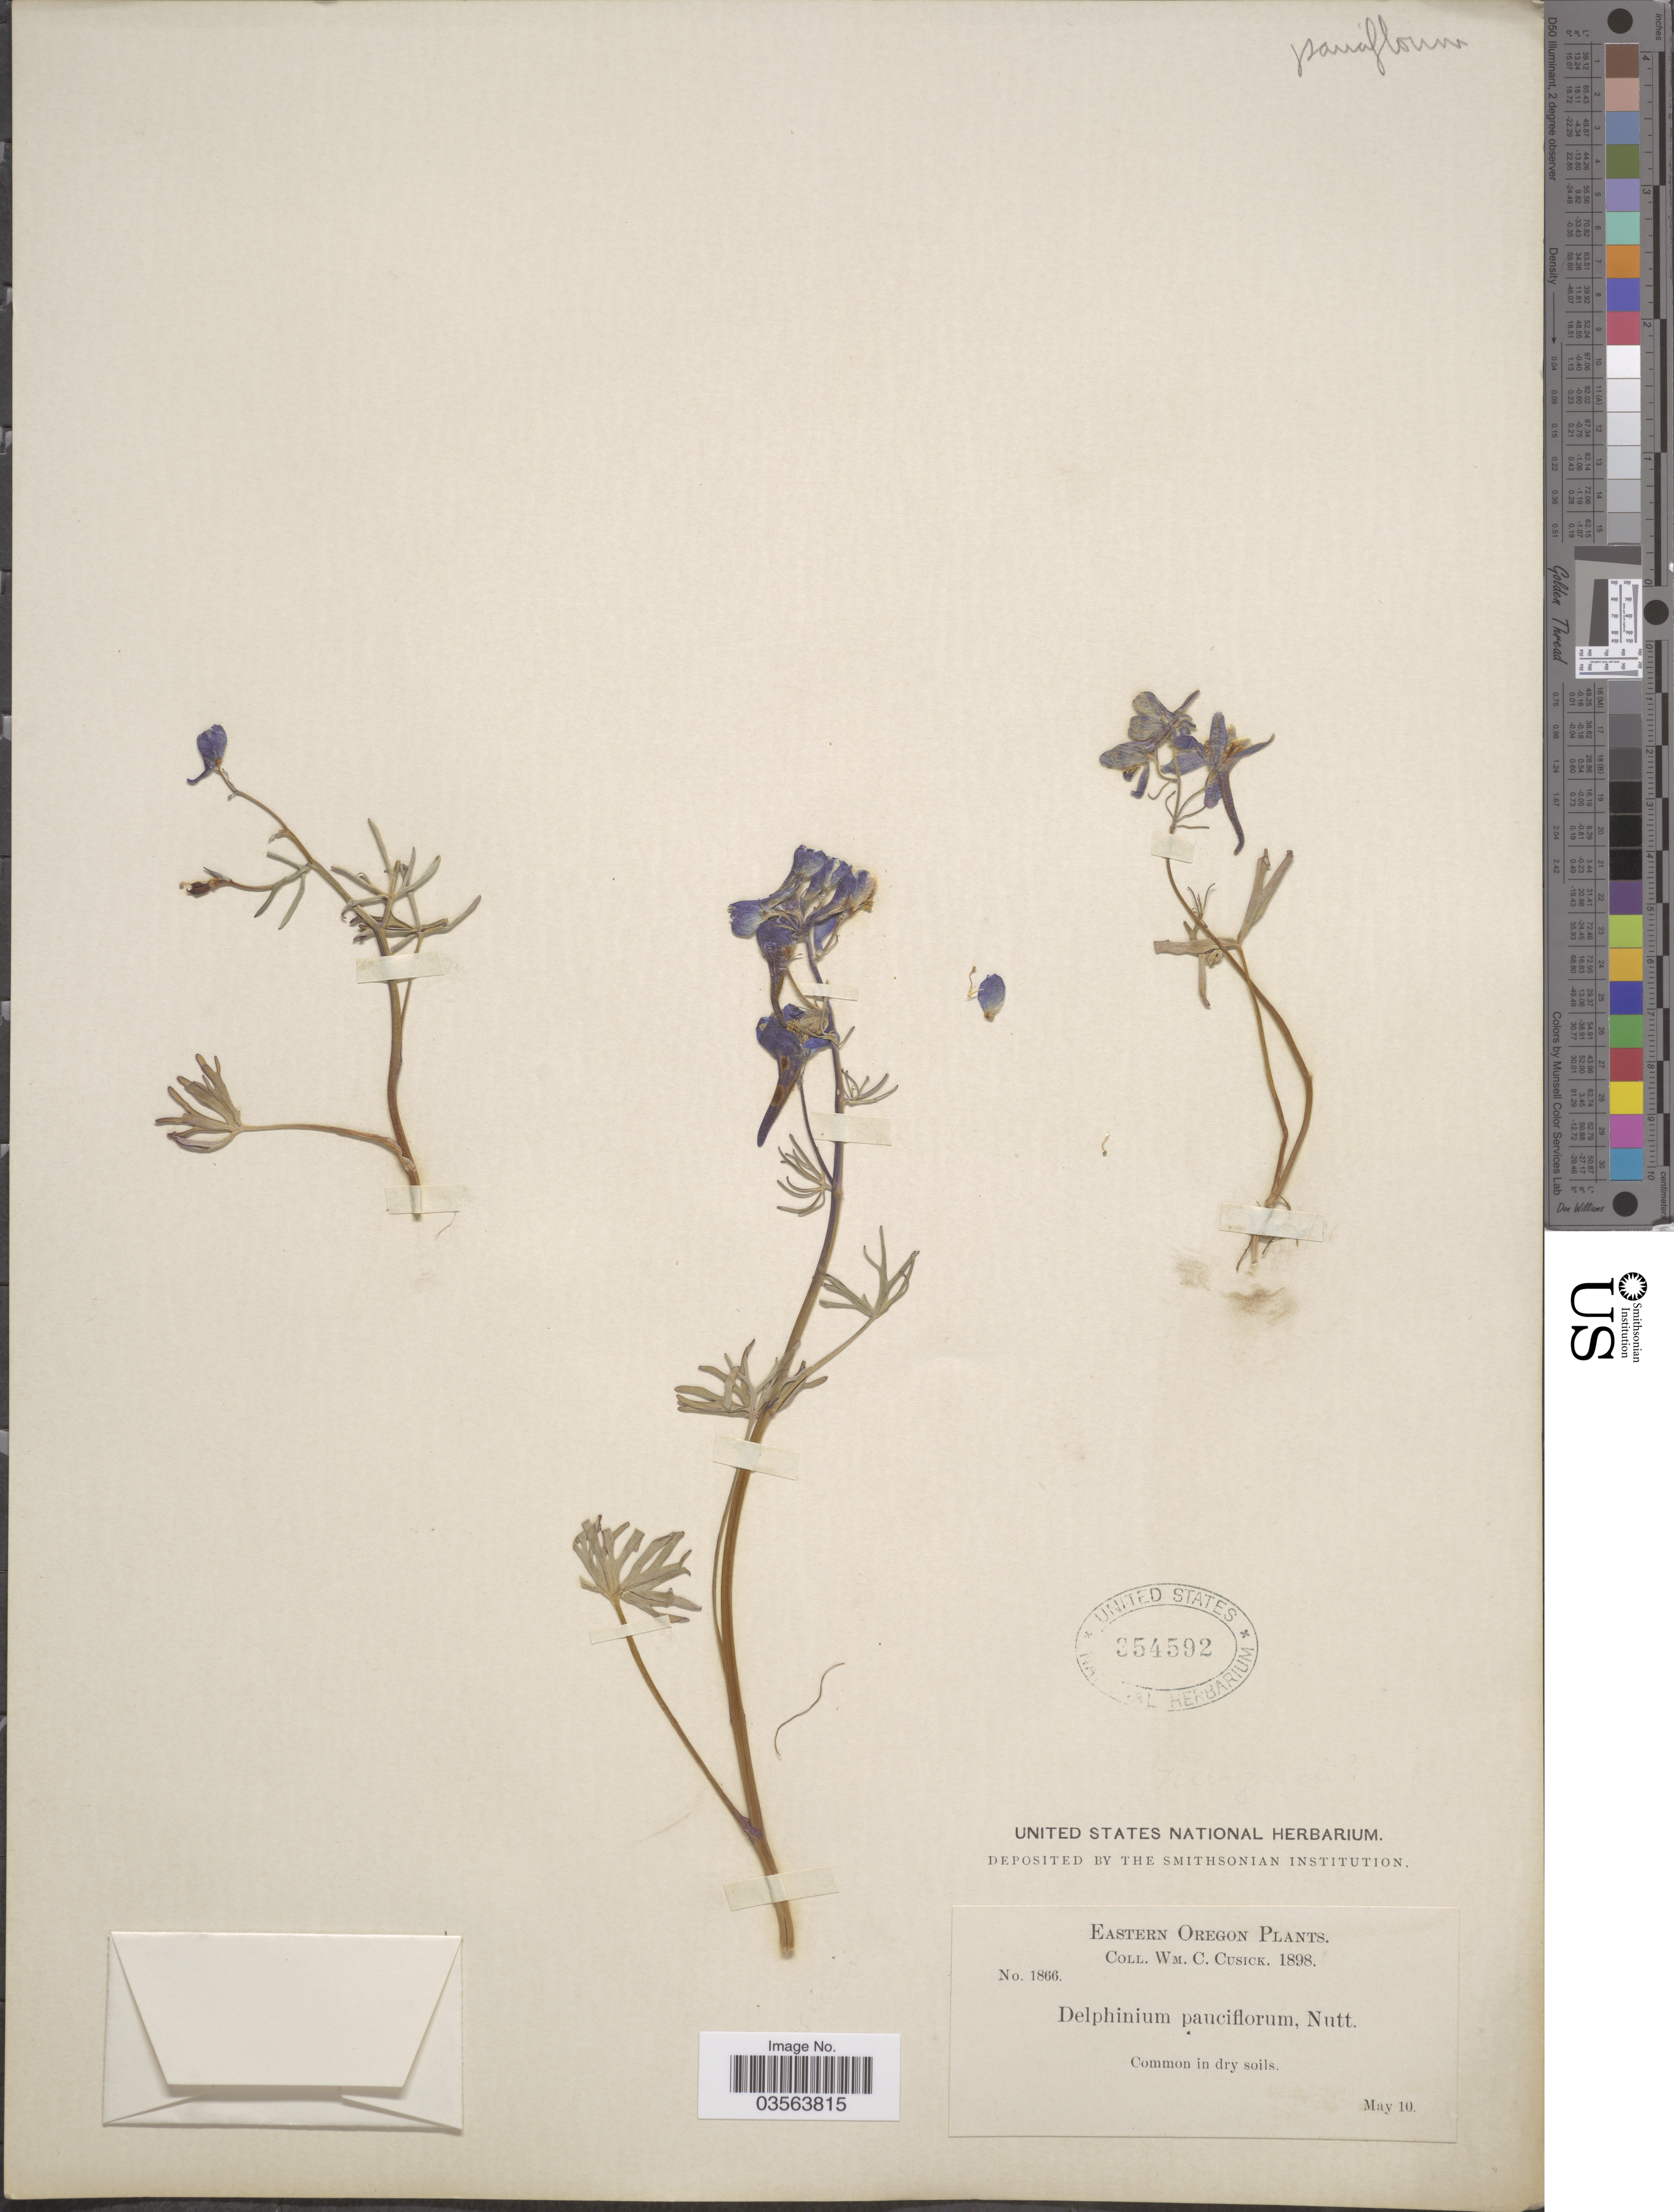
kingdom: Plantae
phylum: Tracheophyta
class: Magnoliopsida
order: Ranunculales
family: Ranunculaceae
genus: Delphinium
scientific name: Delphinium nuttallianum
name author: E. Pritz. ex Walpers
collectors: W. C. Cusick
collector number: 1866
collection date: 1898-05-10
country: United States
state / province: Oregon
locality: Eastern Oregon. Common in dry soils.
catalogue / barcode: US 354592